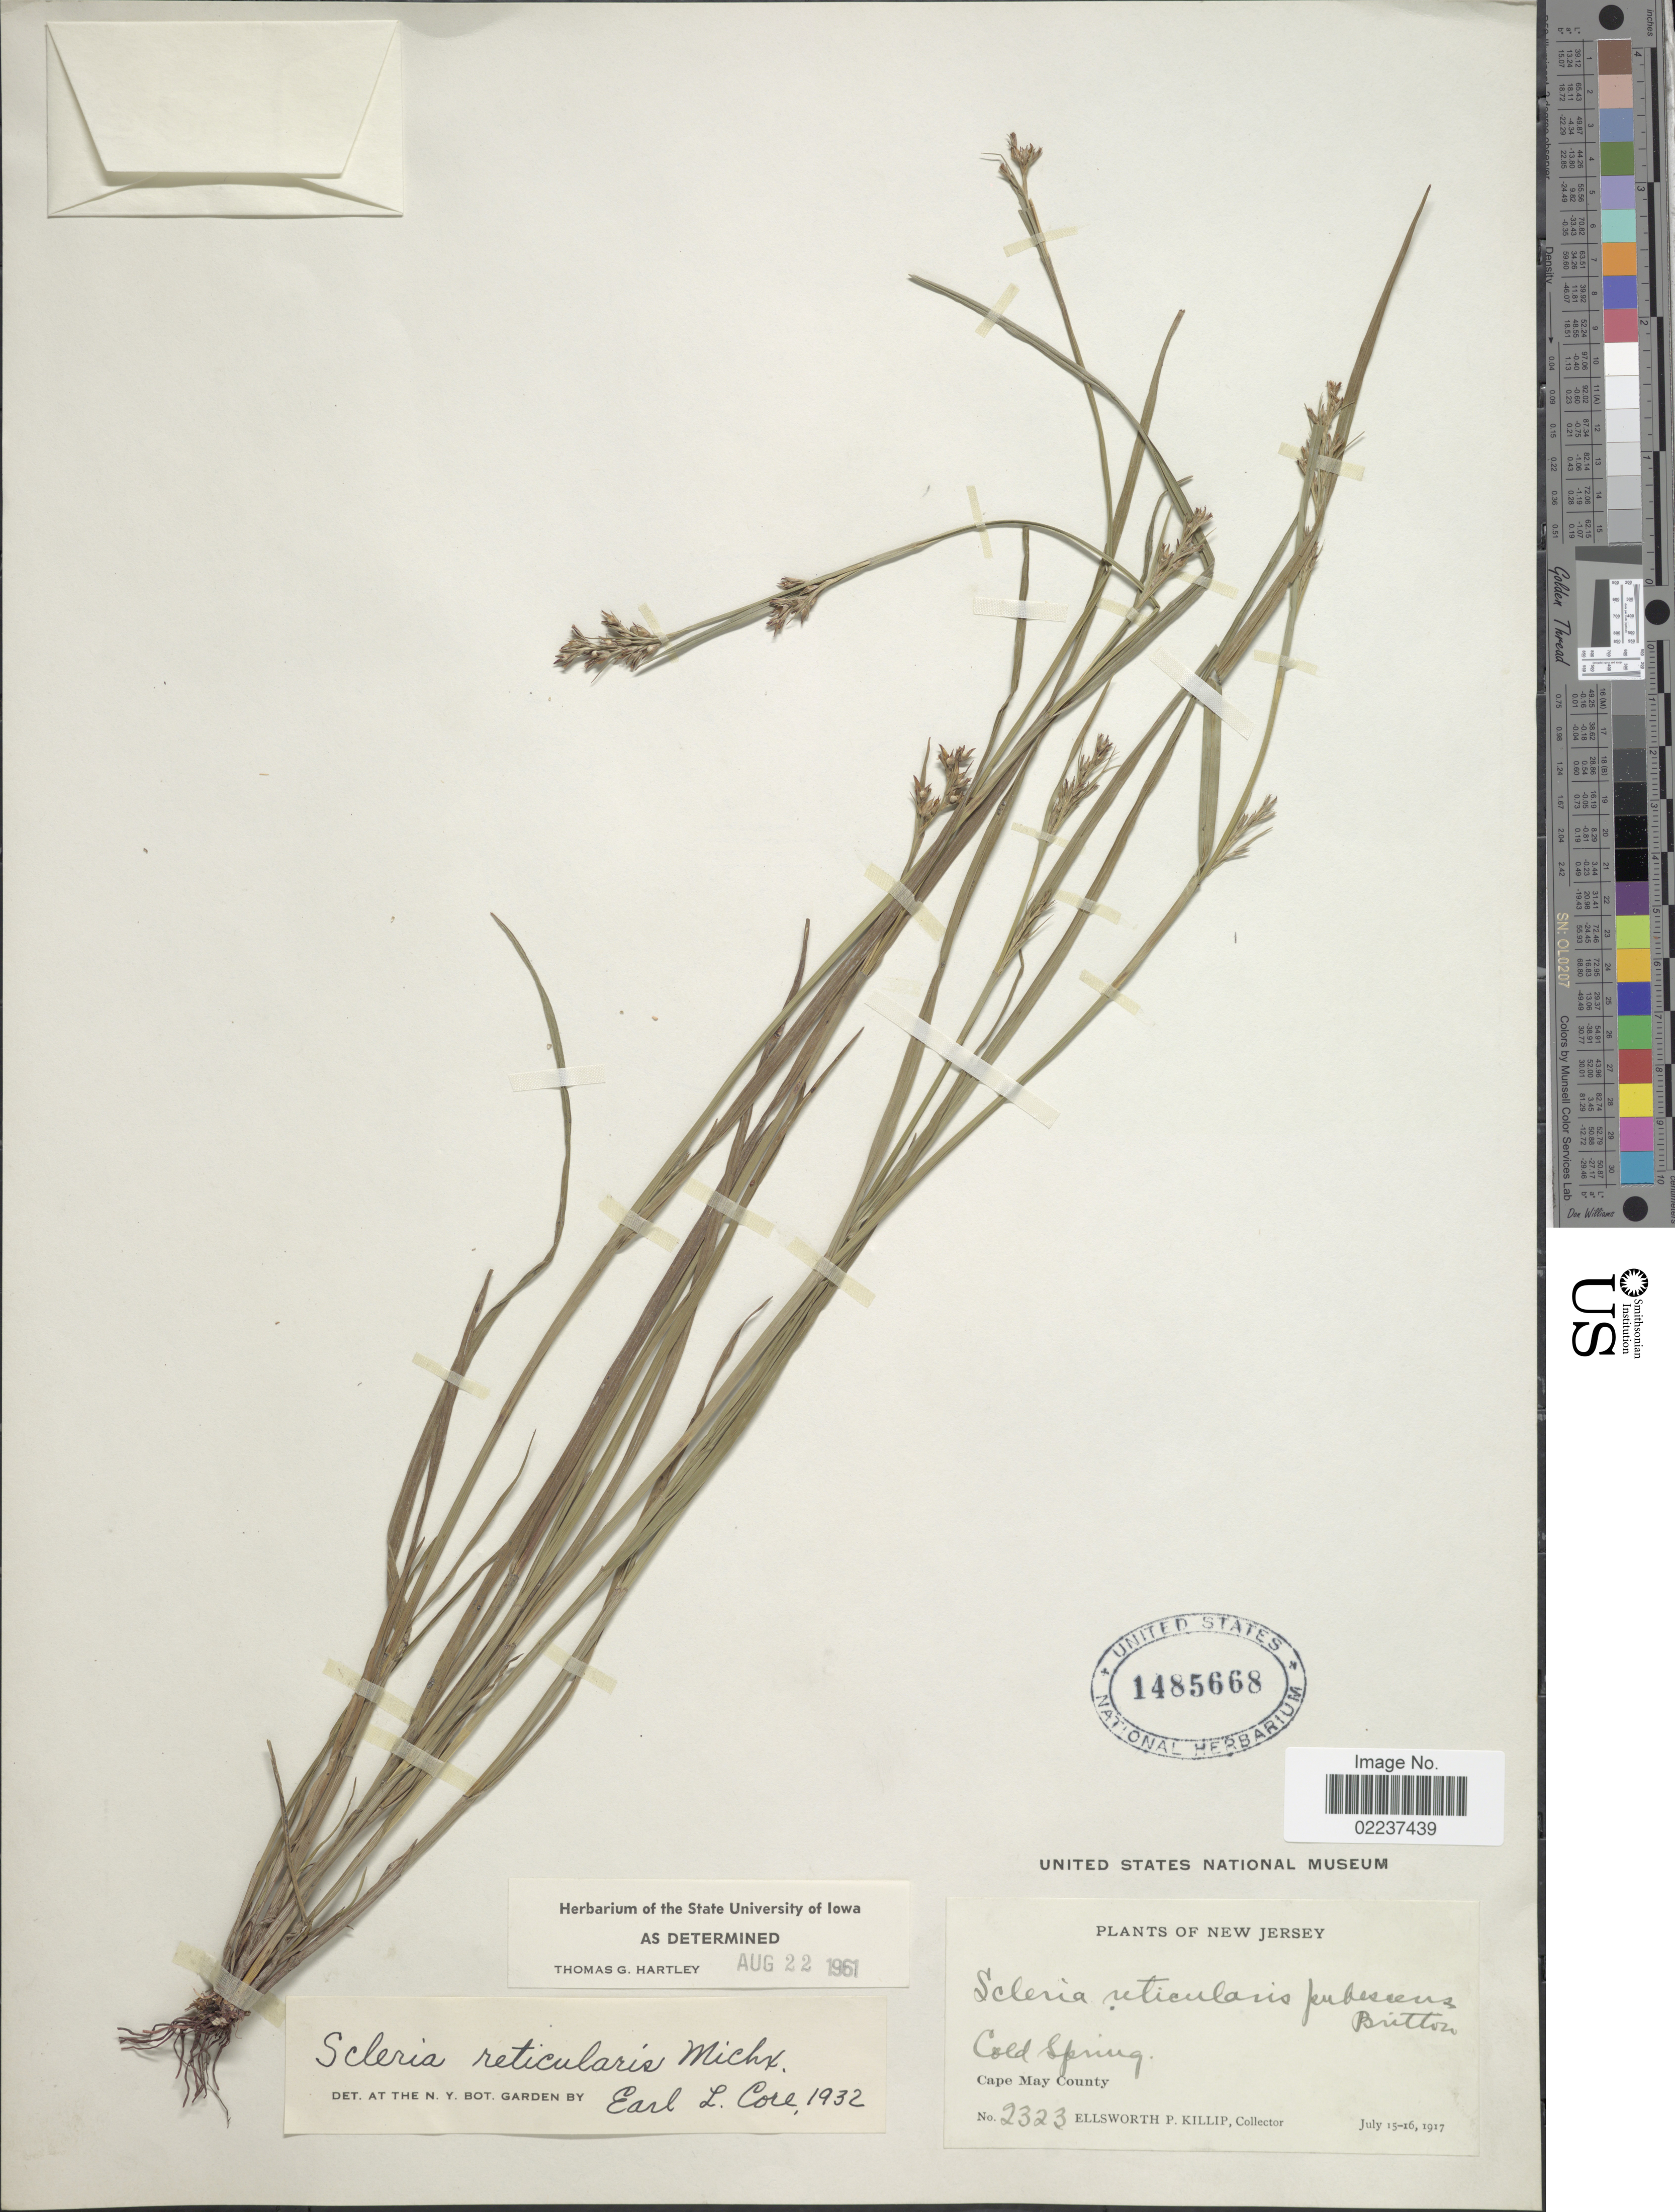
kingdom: Plantae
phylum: Tracheophyta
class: Liliopsida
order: Poales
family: Cyperaceae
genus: Scleria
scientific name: Scleria reticularis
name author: Michx.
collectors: E. P. Killip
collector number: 2323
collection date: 1917-07-15/1917-07-16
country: United States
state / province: New Jersey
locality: Cold Spring, Cape May County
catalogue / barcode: US 1485668